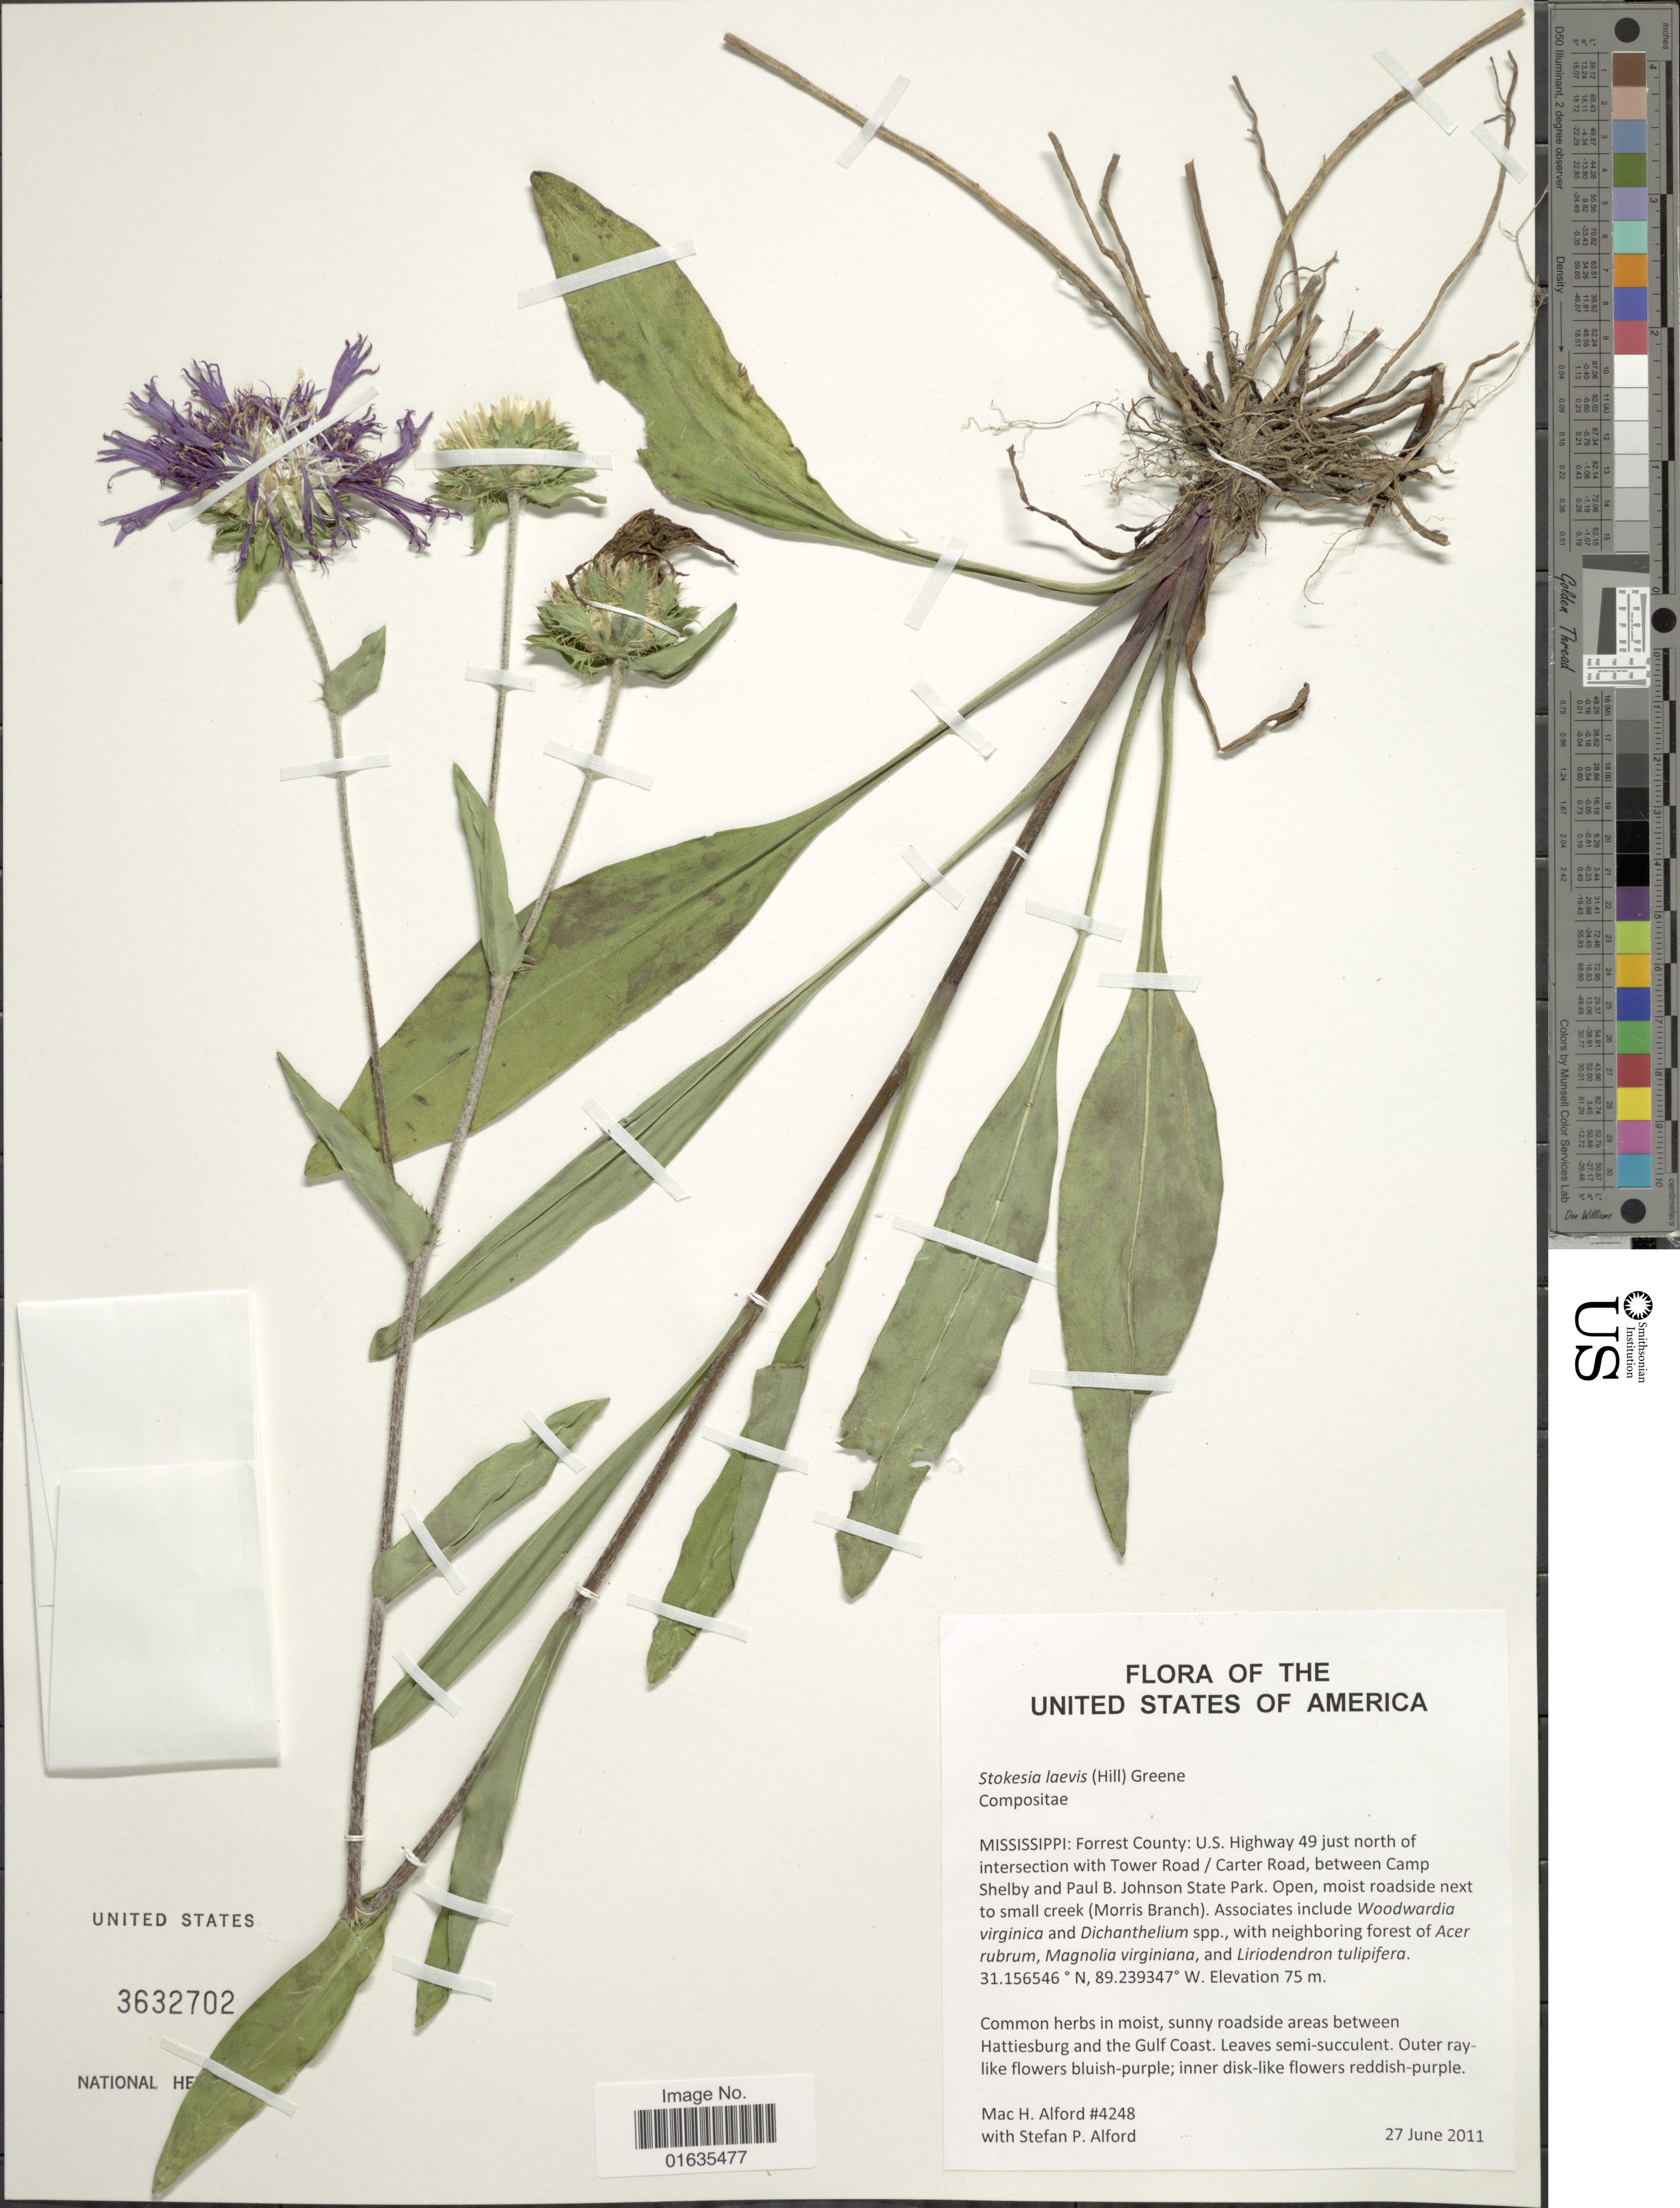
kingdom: Plantae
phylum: Tracheophyta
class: Magnoliopsida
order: Asterales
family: Asteraceae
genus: Stokesia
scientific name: Stokesia laevis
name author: (Hill) Greene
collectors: M. H. Alford & S. Alford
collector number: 4248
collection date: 2011-06-27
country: United States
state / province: Mississippi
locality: United States of America, Forrest County, U. S. Highway 49 just north of intersection with Tower Road / Carter Road, between Camp Shelby and Paul B. Johnson State Park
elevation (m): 75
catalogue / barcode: US 3632702